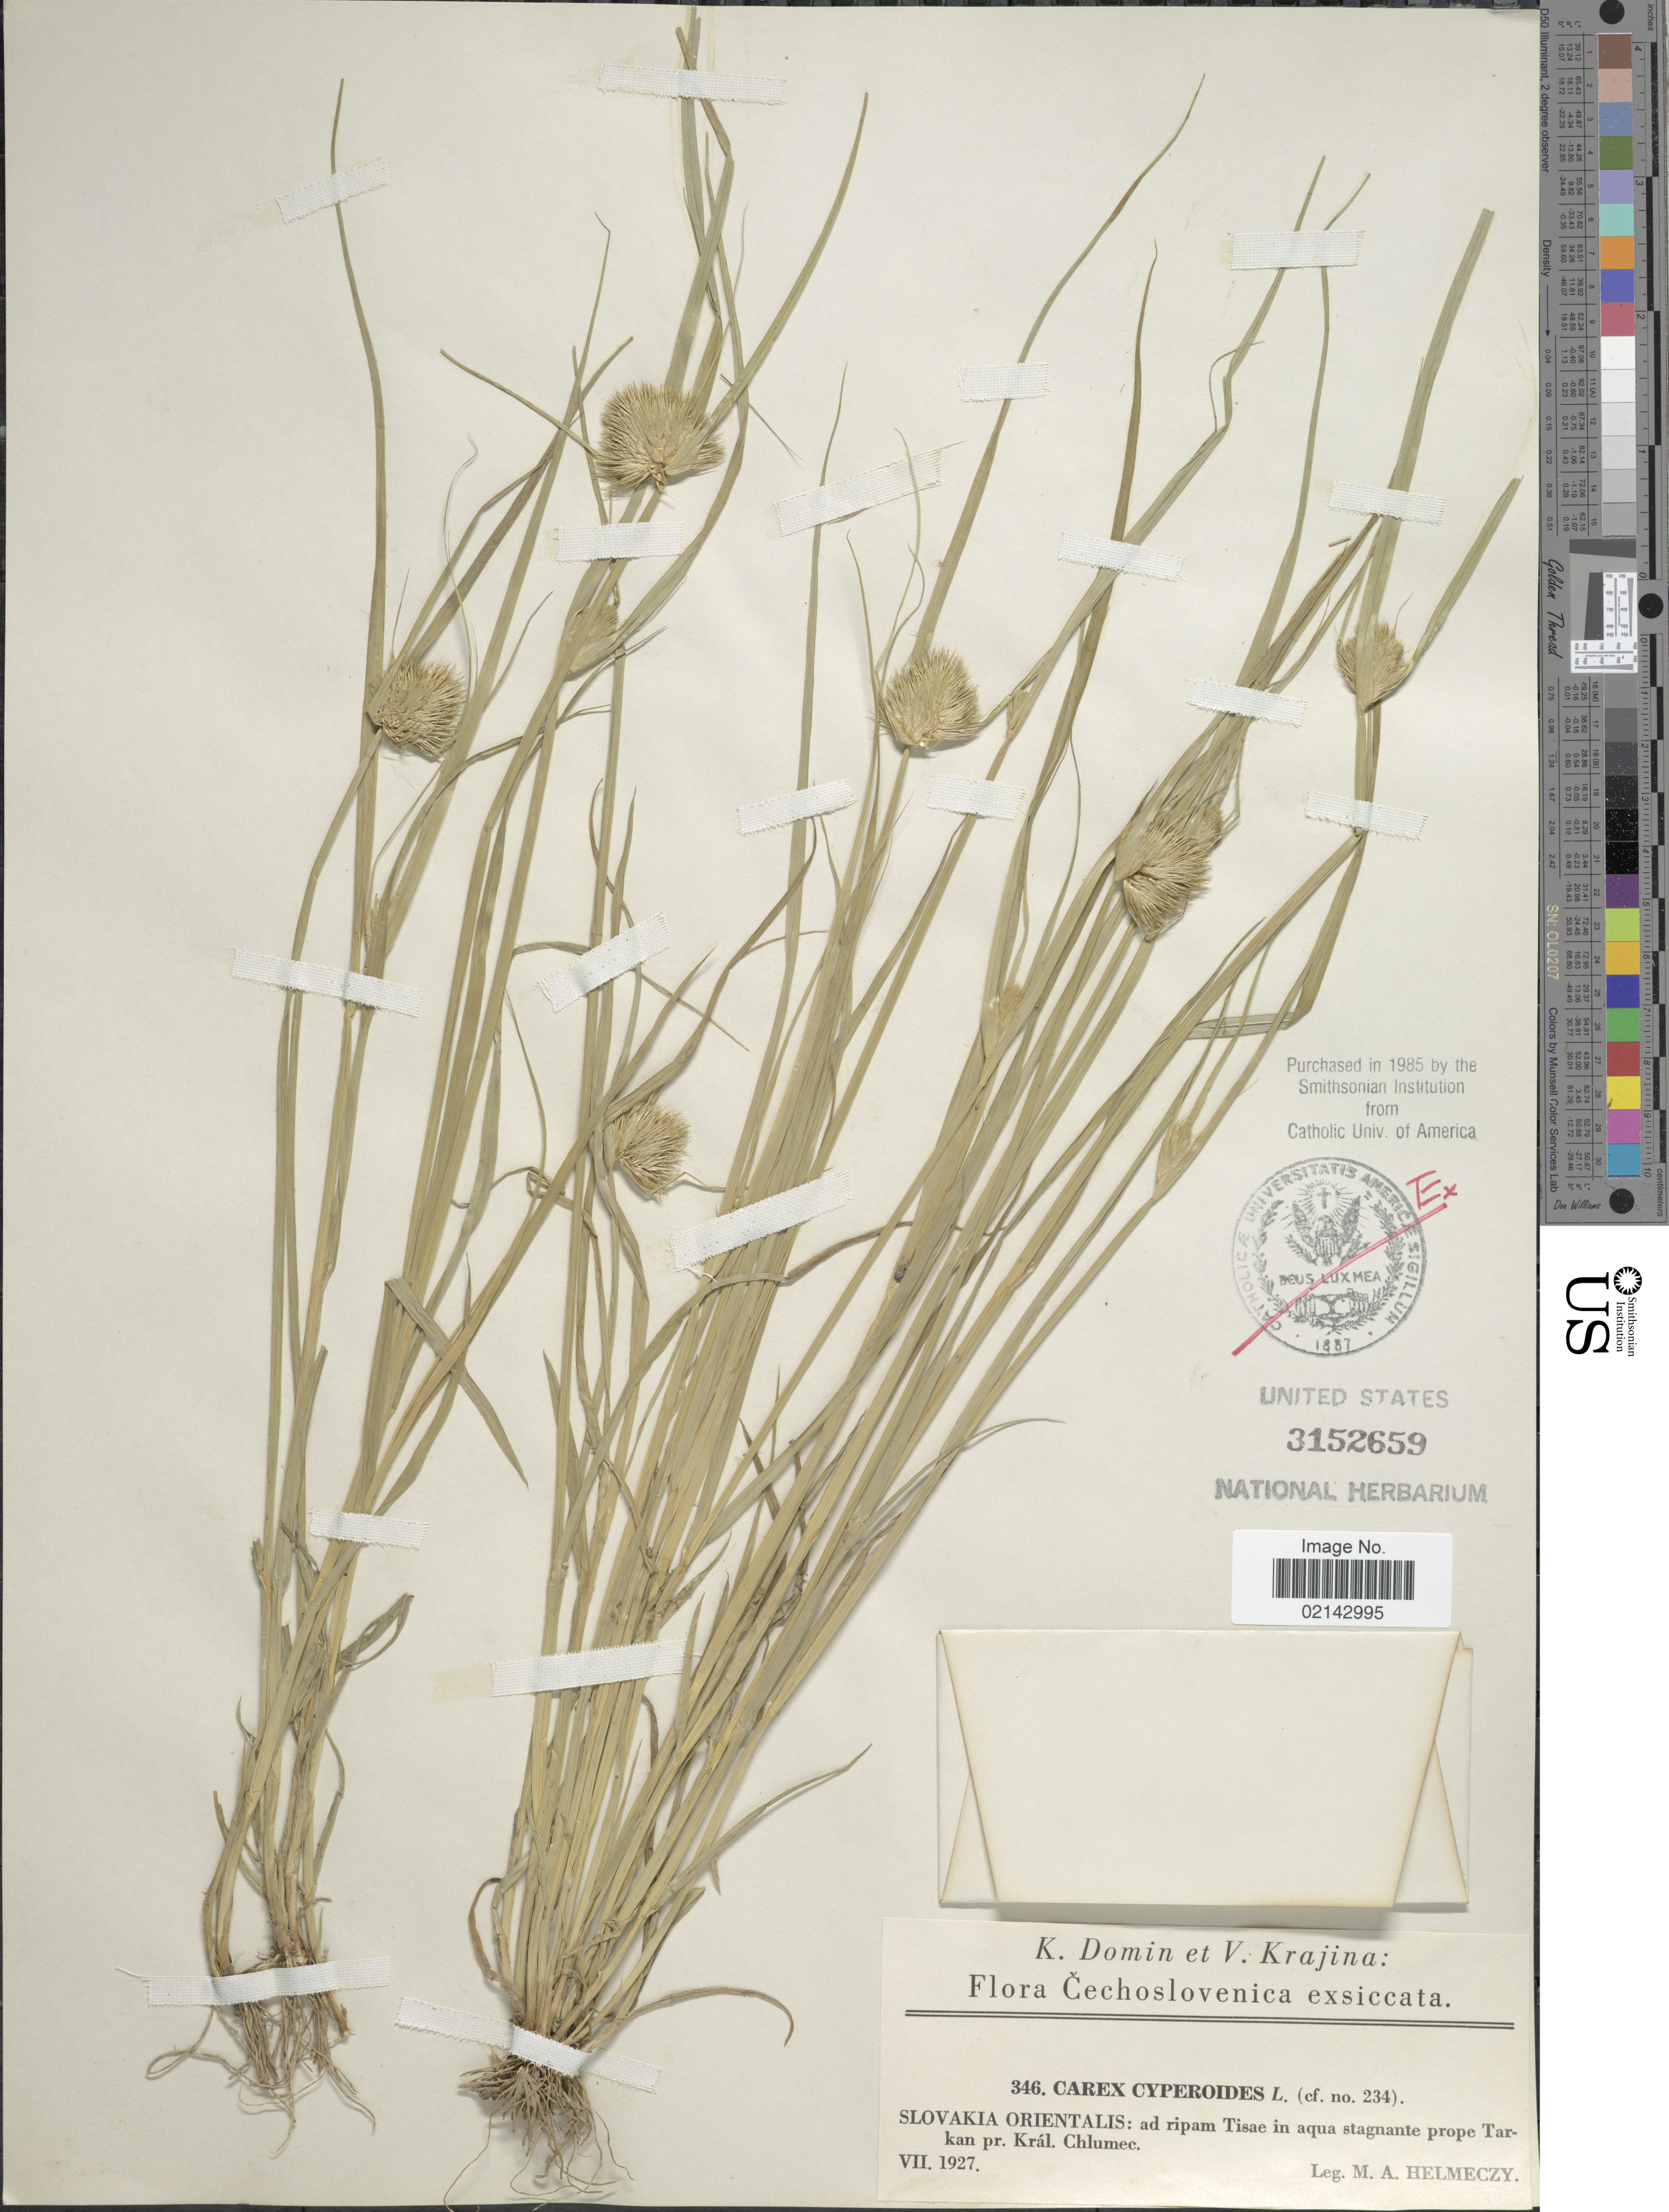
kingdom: Plantae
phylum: Tracheophyta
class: Liliopsida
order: Poales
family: Cyperaceae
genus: Carex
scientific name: Carex bohemica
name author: Schreb.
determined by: Strong, Mark T., (BOT), Smithsonian Institution - National Museum of Natural History (UNITED STATES)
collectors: M. Helmeczy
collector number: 346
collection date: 1927-07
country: Slovakia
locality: Cechoslovenica, Slovakia Orientalis: ad ripam Tisae in aqua stagnante prope Tarkan pr. Kral, Chlumec.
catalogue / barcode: US 3152659